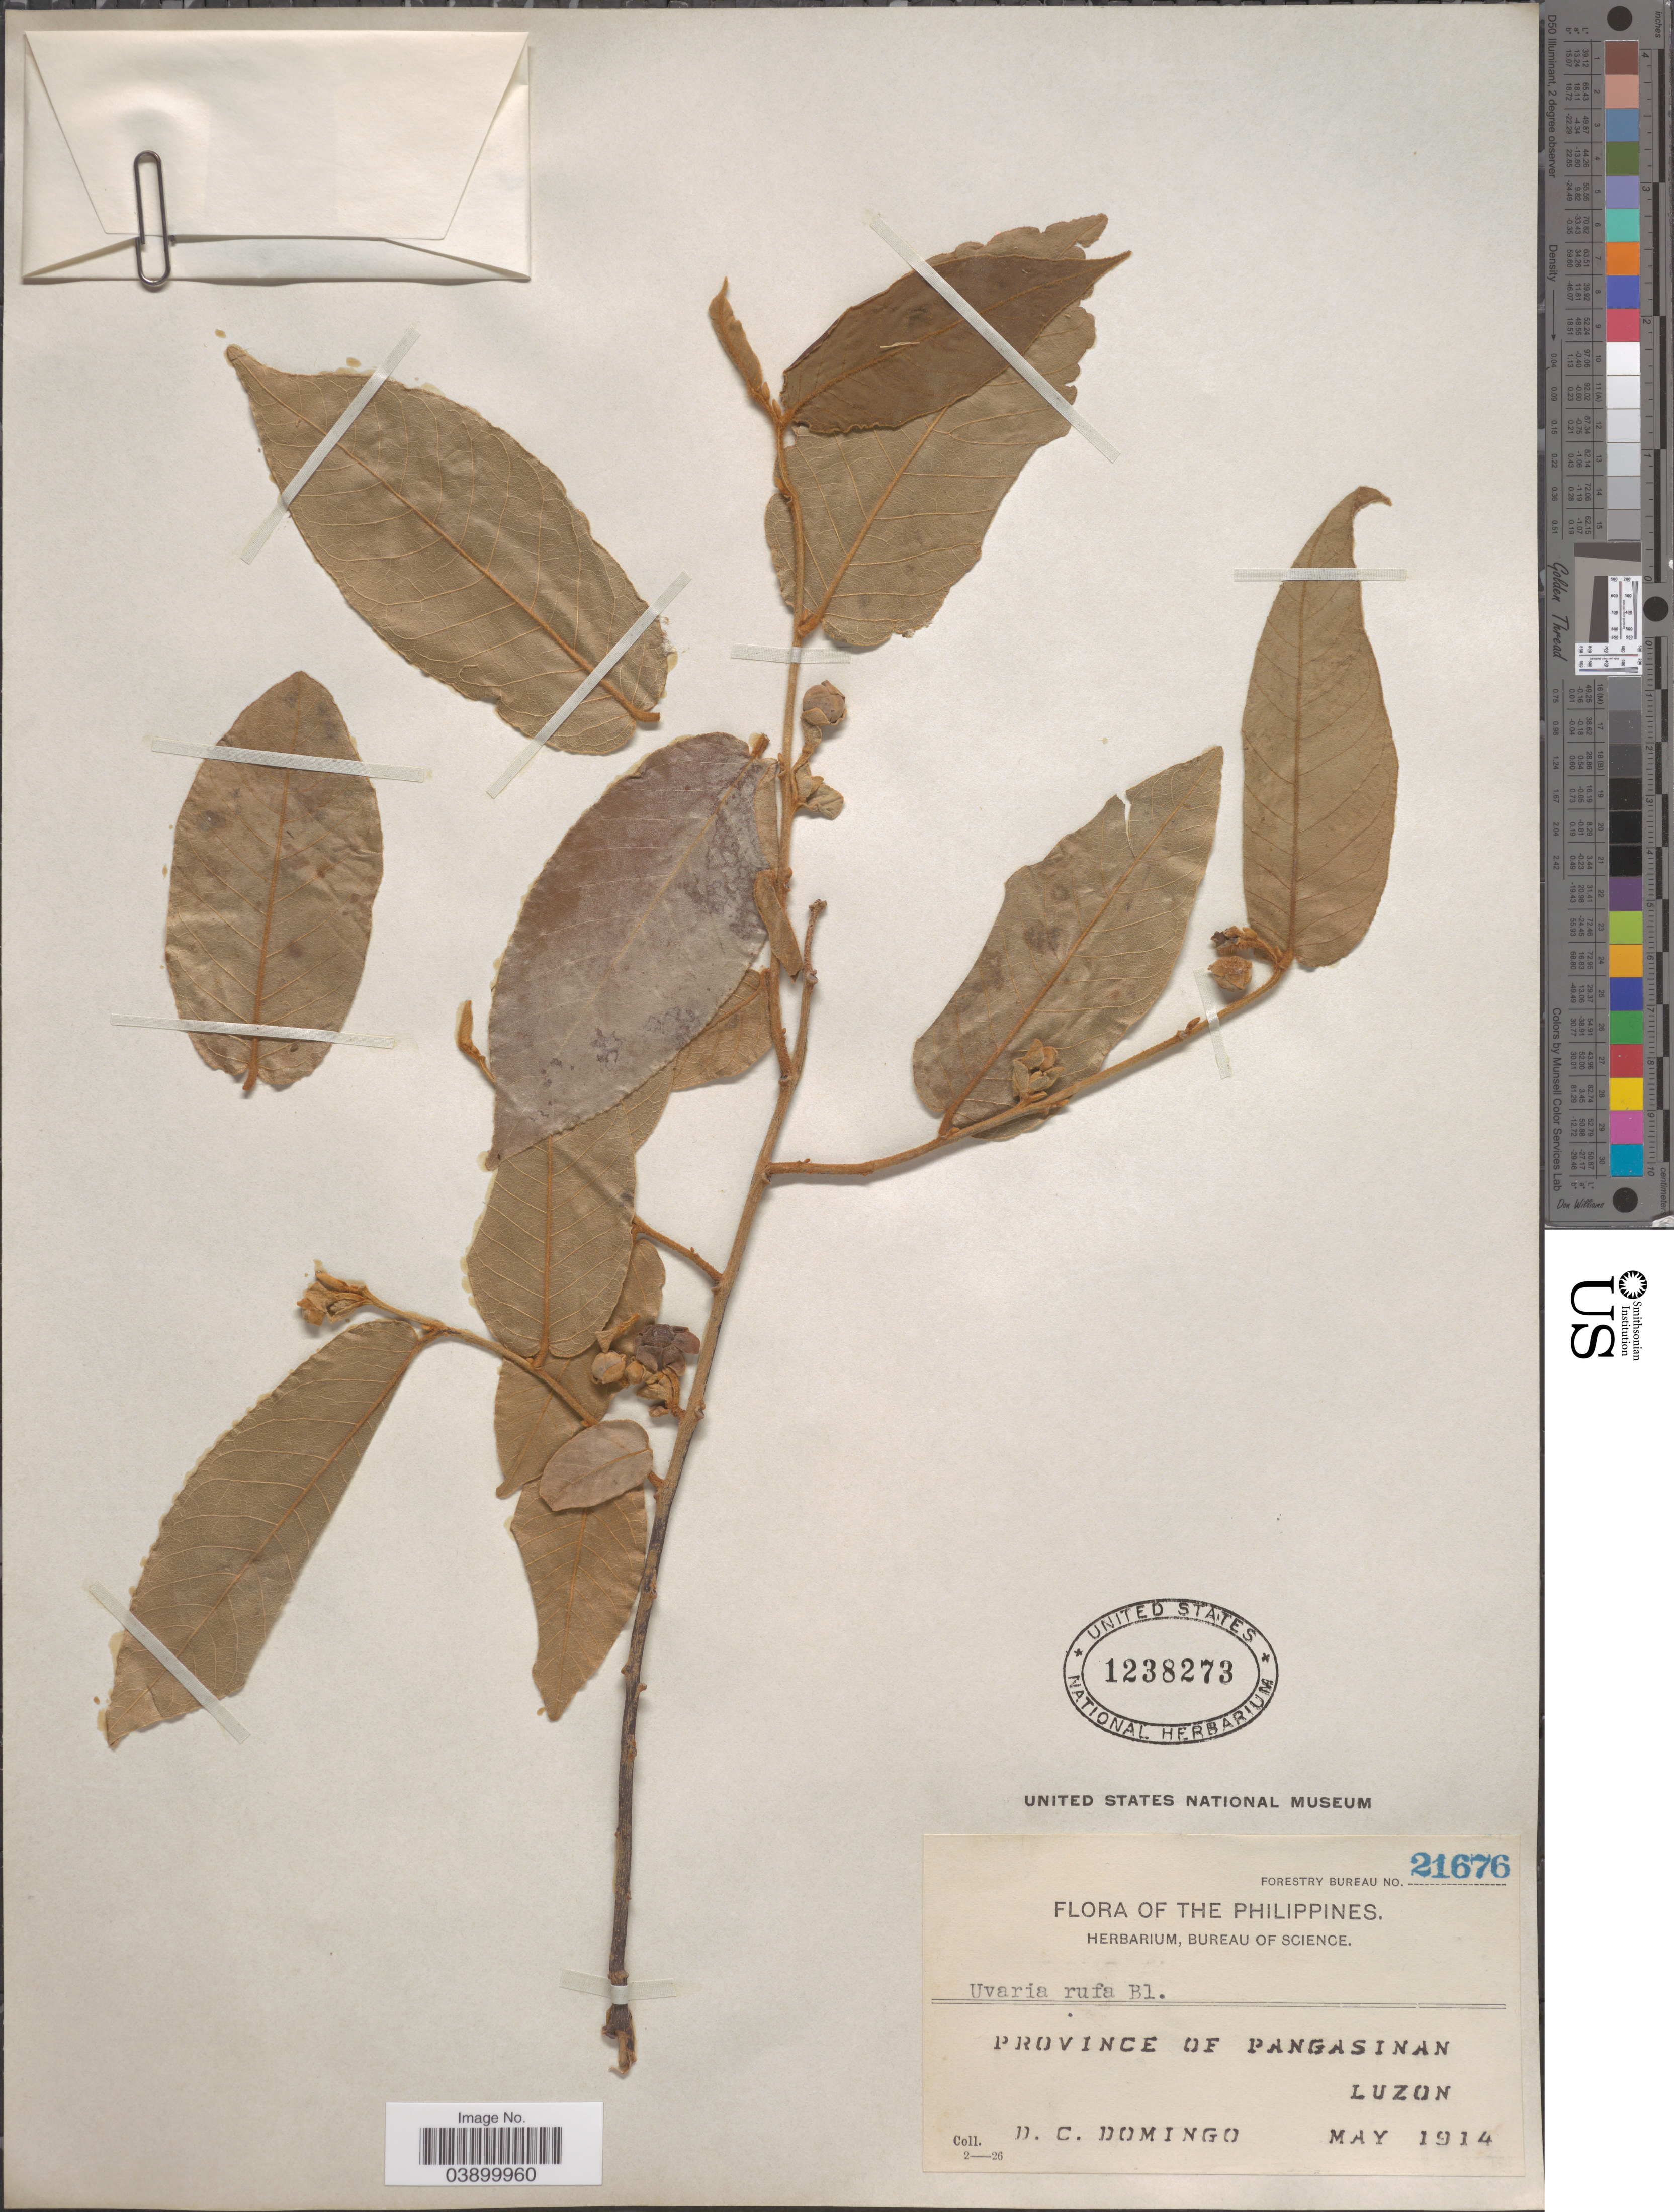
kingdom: Plantae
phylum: Tracheophyta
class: Magnoliopsida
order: Magnoliales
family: Annonaceae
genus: Uvaria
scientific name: Uvaria rufa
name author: Blume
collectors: D. Domingo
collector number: Forestry Bureau 21676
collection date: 1914-05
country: Philippines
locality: Province of Pangasinan. Luzon.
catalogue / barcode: US 1238273